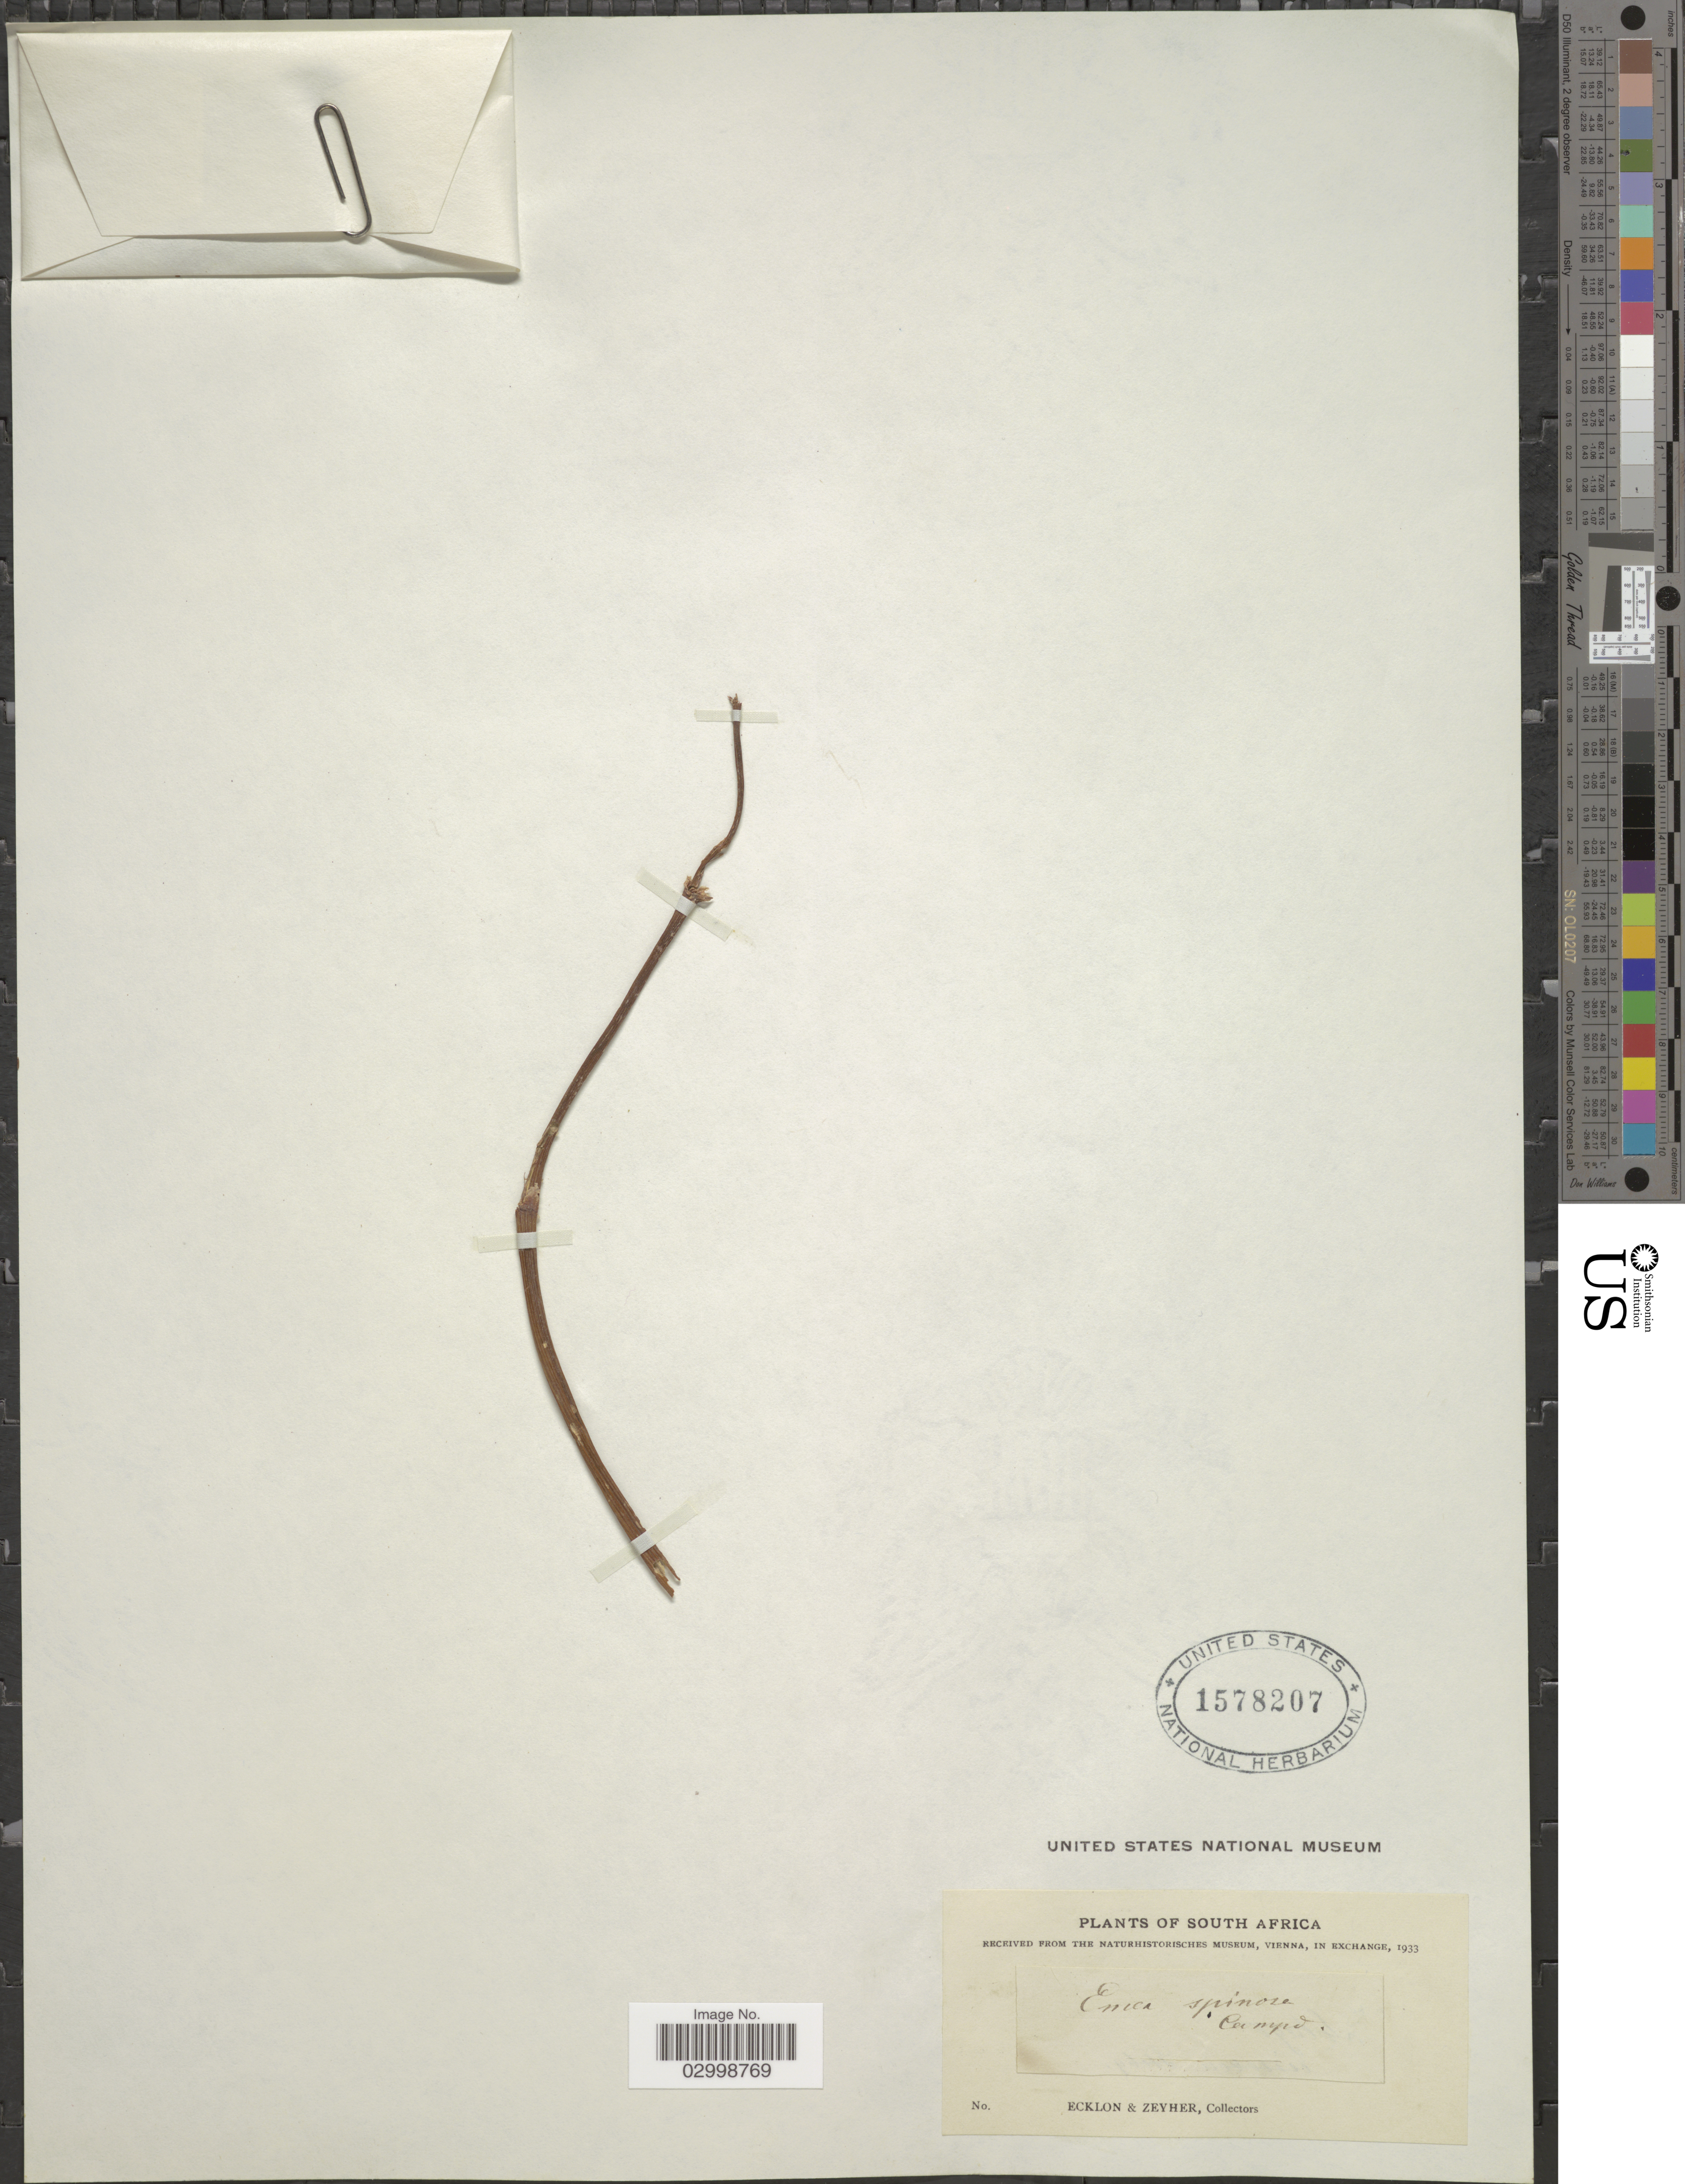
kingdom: Plantae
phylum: Tracheophyta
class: Magnoliopsida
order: Ericales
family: Ericaceae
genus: Erica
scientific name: Erica spinosa ined.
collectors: -. Ecklon & -. Zeyher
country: South Africa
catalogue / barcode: US 1578207